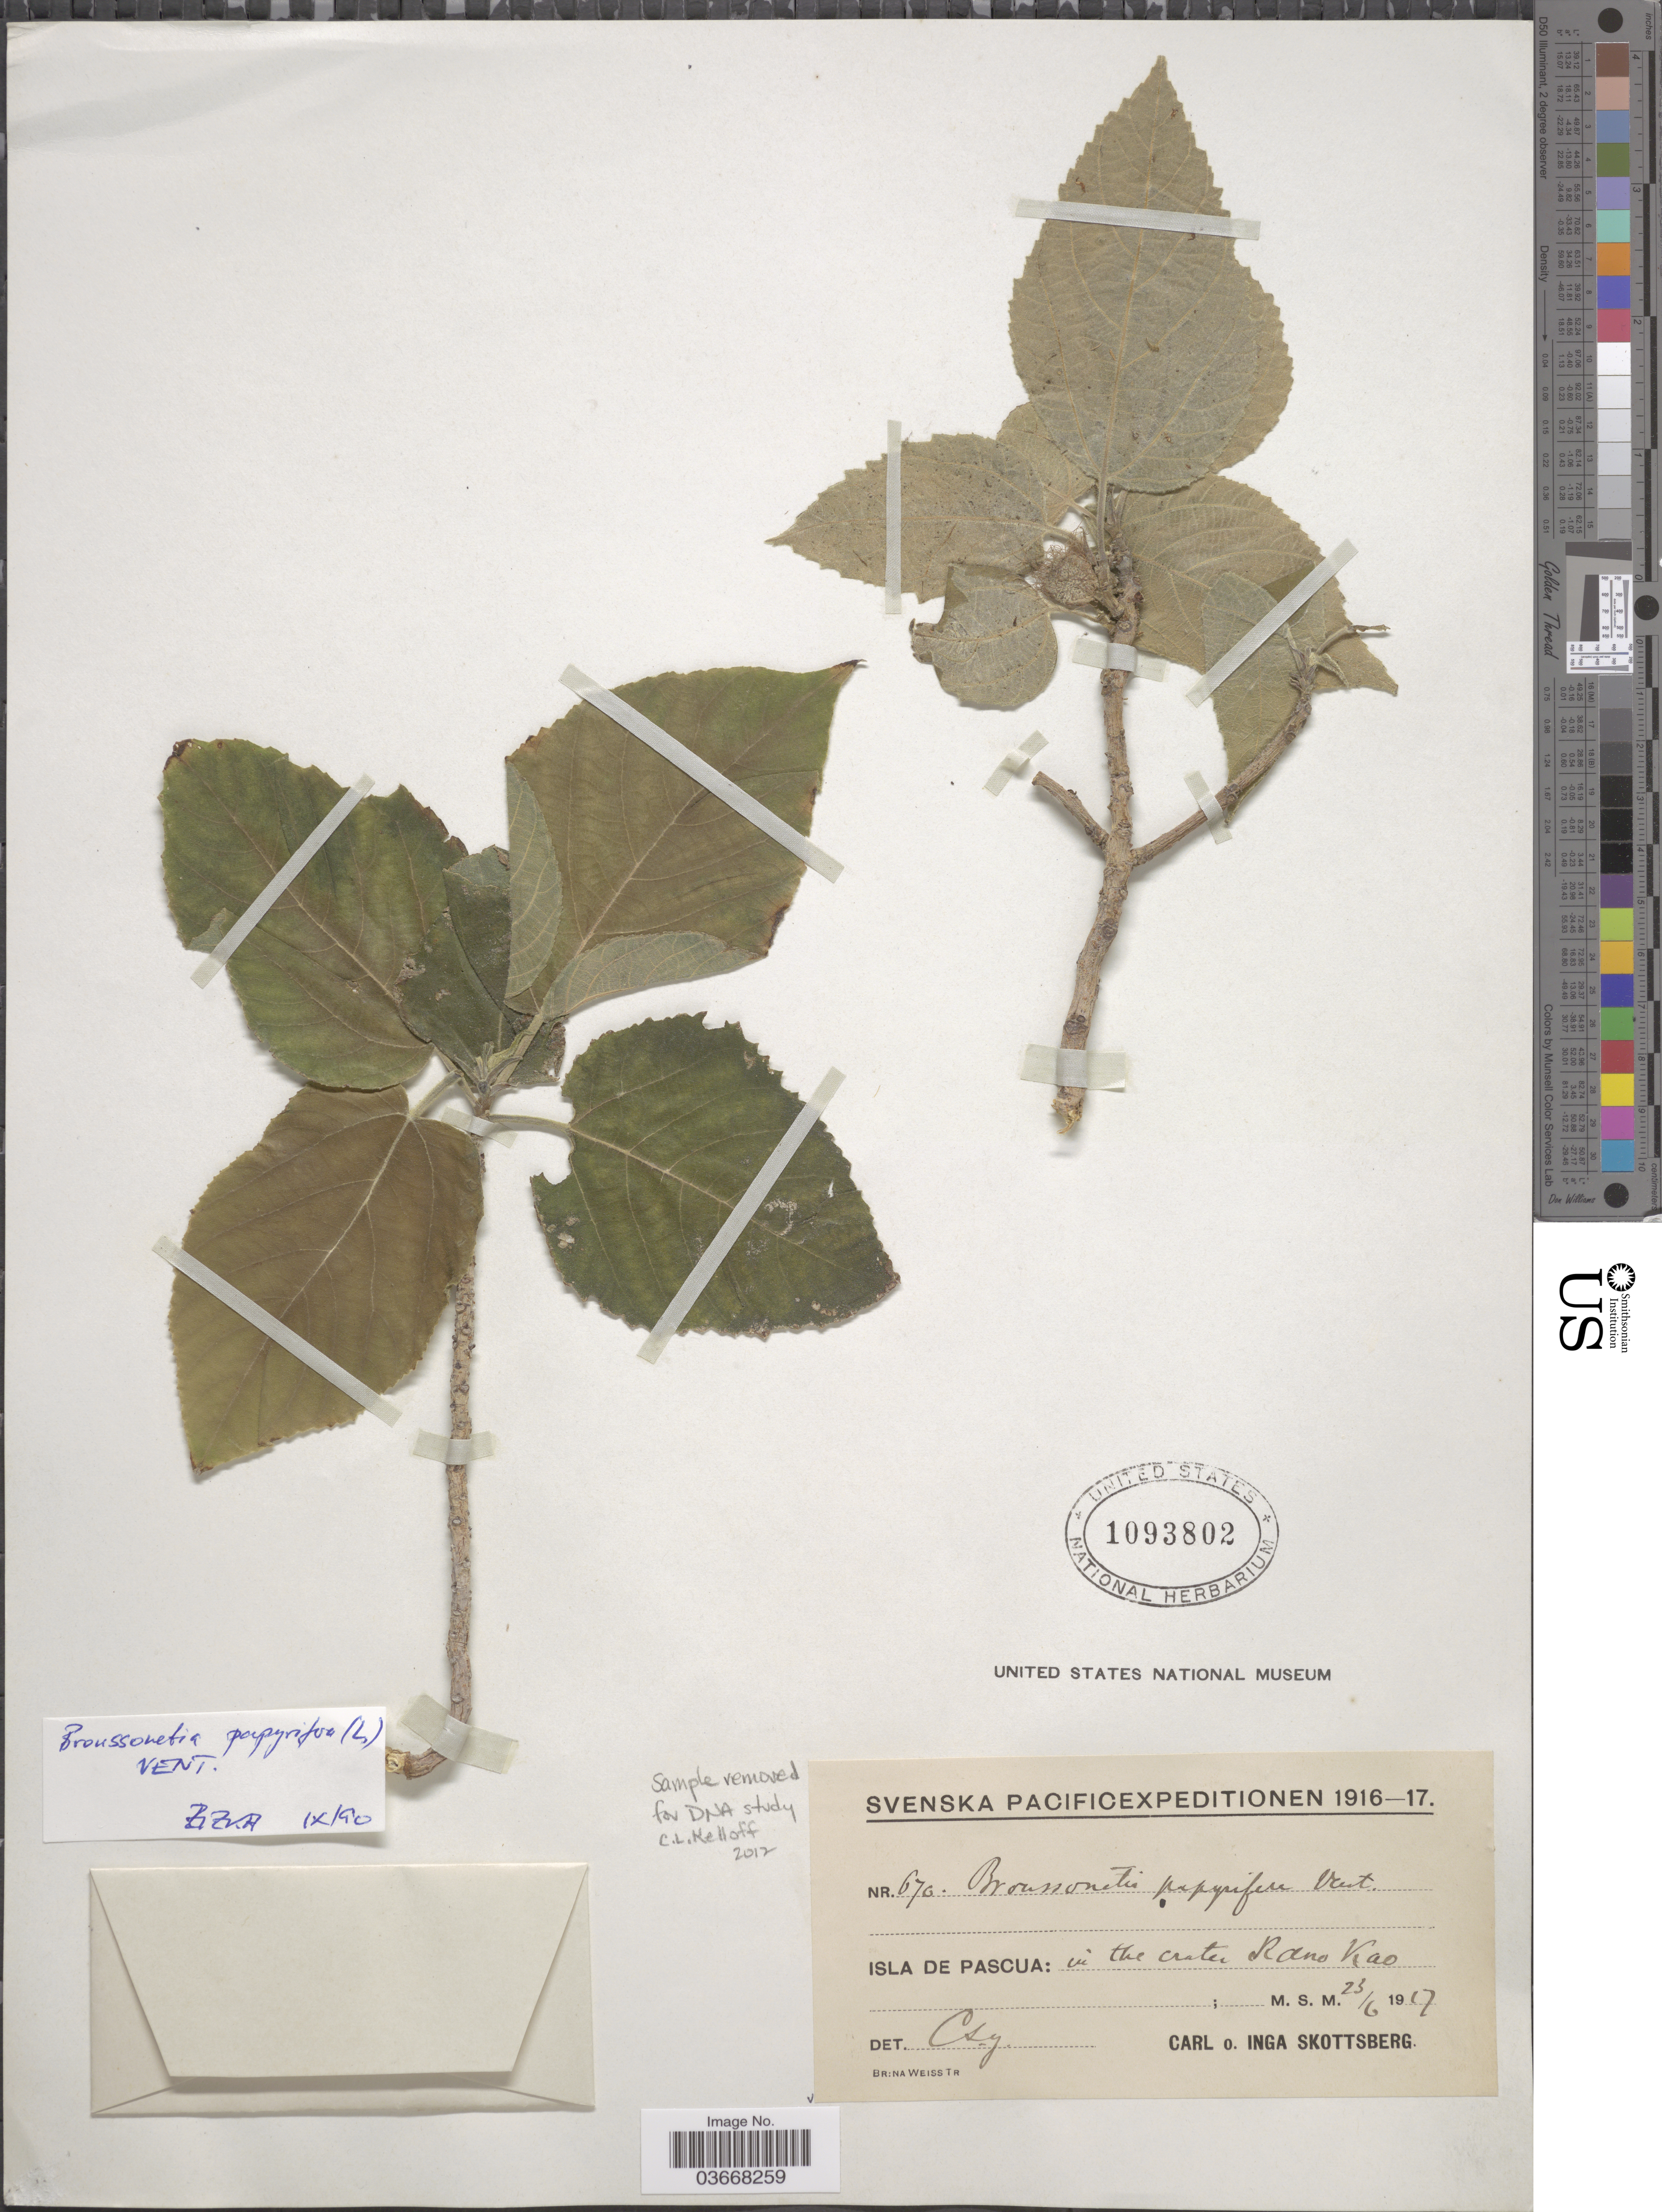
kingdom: Plantae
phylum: Tracheophyta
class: Magnoliopsida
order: Rosales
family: Moraceae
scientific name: Broussoneta papyrifera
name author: (L.) L'Hér. ex Vent.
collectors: C. Skottsberg & I. Skottsberg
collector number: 670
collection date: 1917-06-23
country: Chile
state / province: Valparaíso (V)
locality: Isla de Pascua: in the crater Rano Kao.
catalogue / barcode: US 1093802